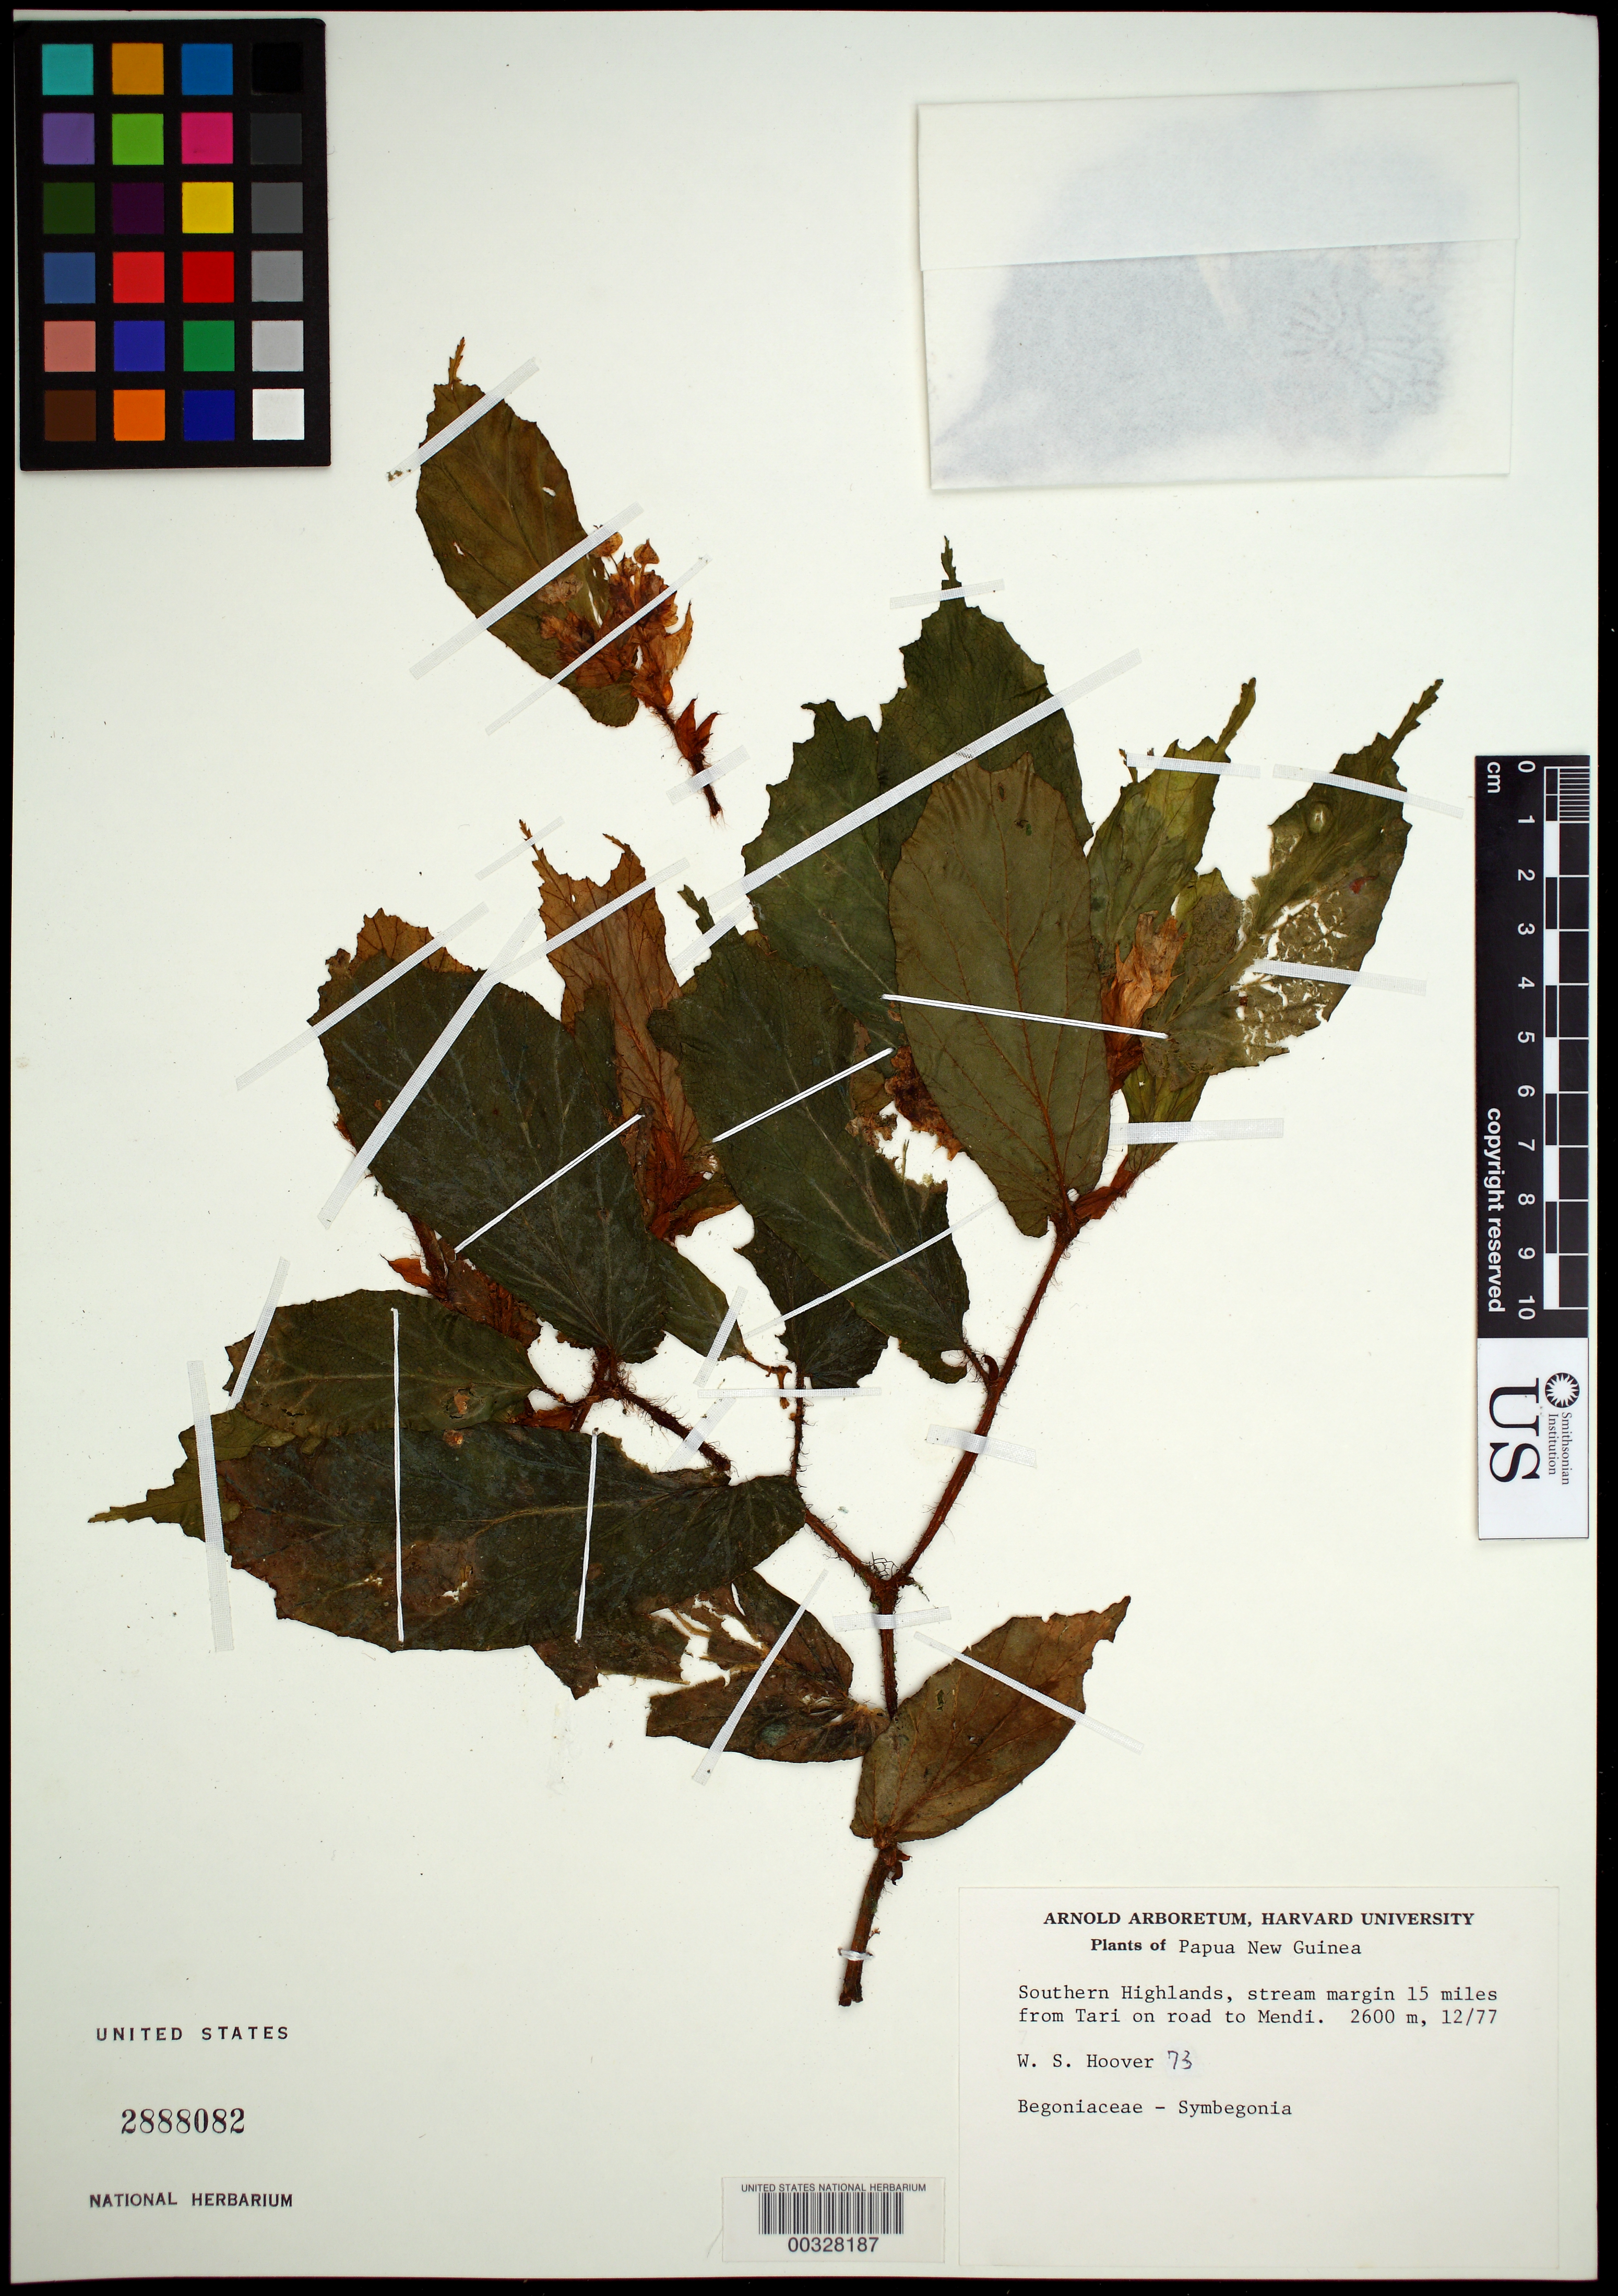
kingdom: Plantae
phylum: Tracheophyta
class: Magnoliopsida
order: Cucurbitales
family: Begoniaceae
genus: Begonia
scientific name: Begonia sp.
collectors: W. S. Hoover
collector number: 73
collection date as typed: Dec 1977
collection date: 1977-12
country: Papua New Guinea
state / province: Southern Highlands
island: New Guinea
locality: Stream margin 15 mi from tari on road to mendi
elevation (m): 2600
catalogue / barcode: US 2888082